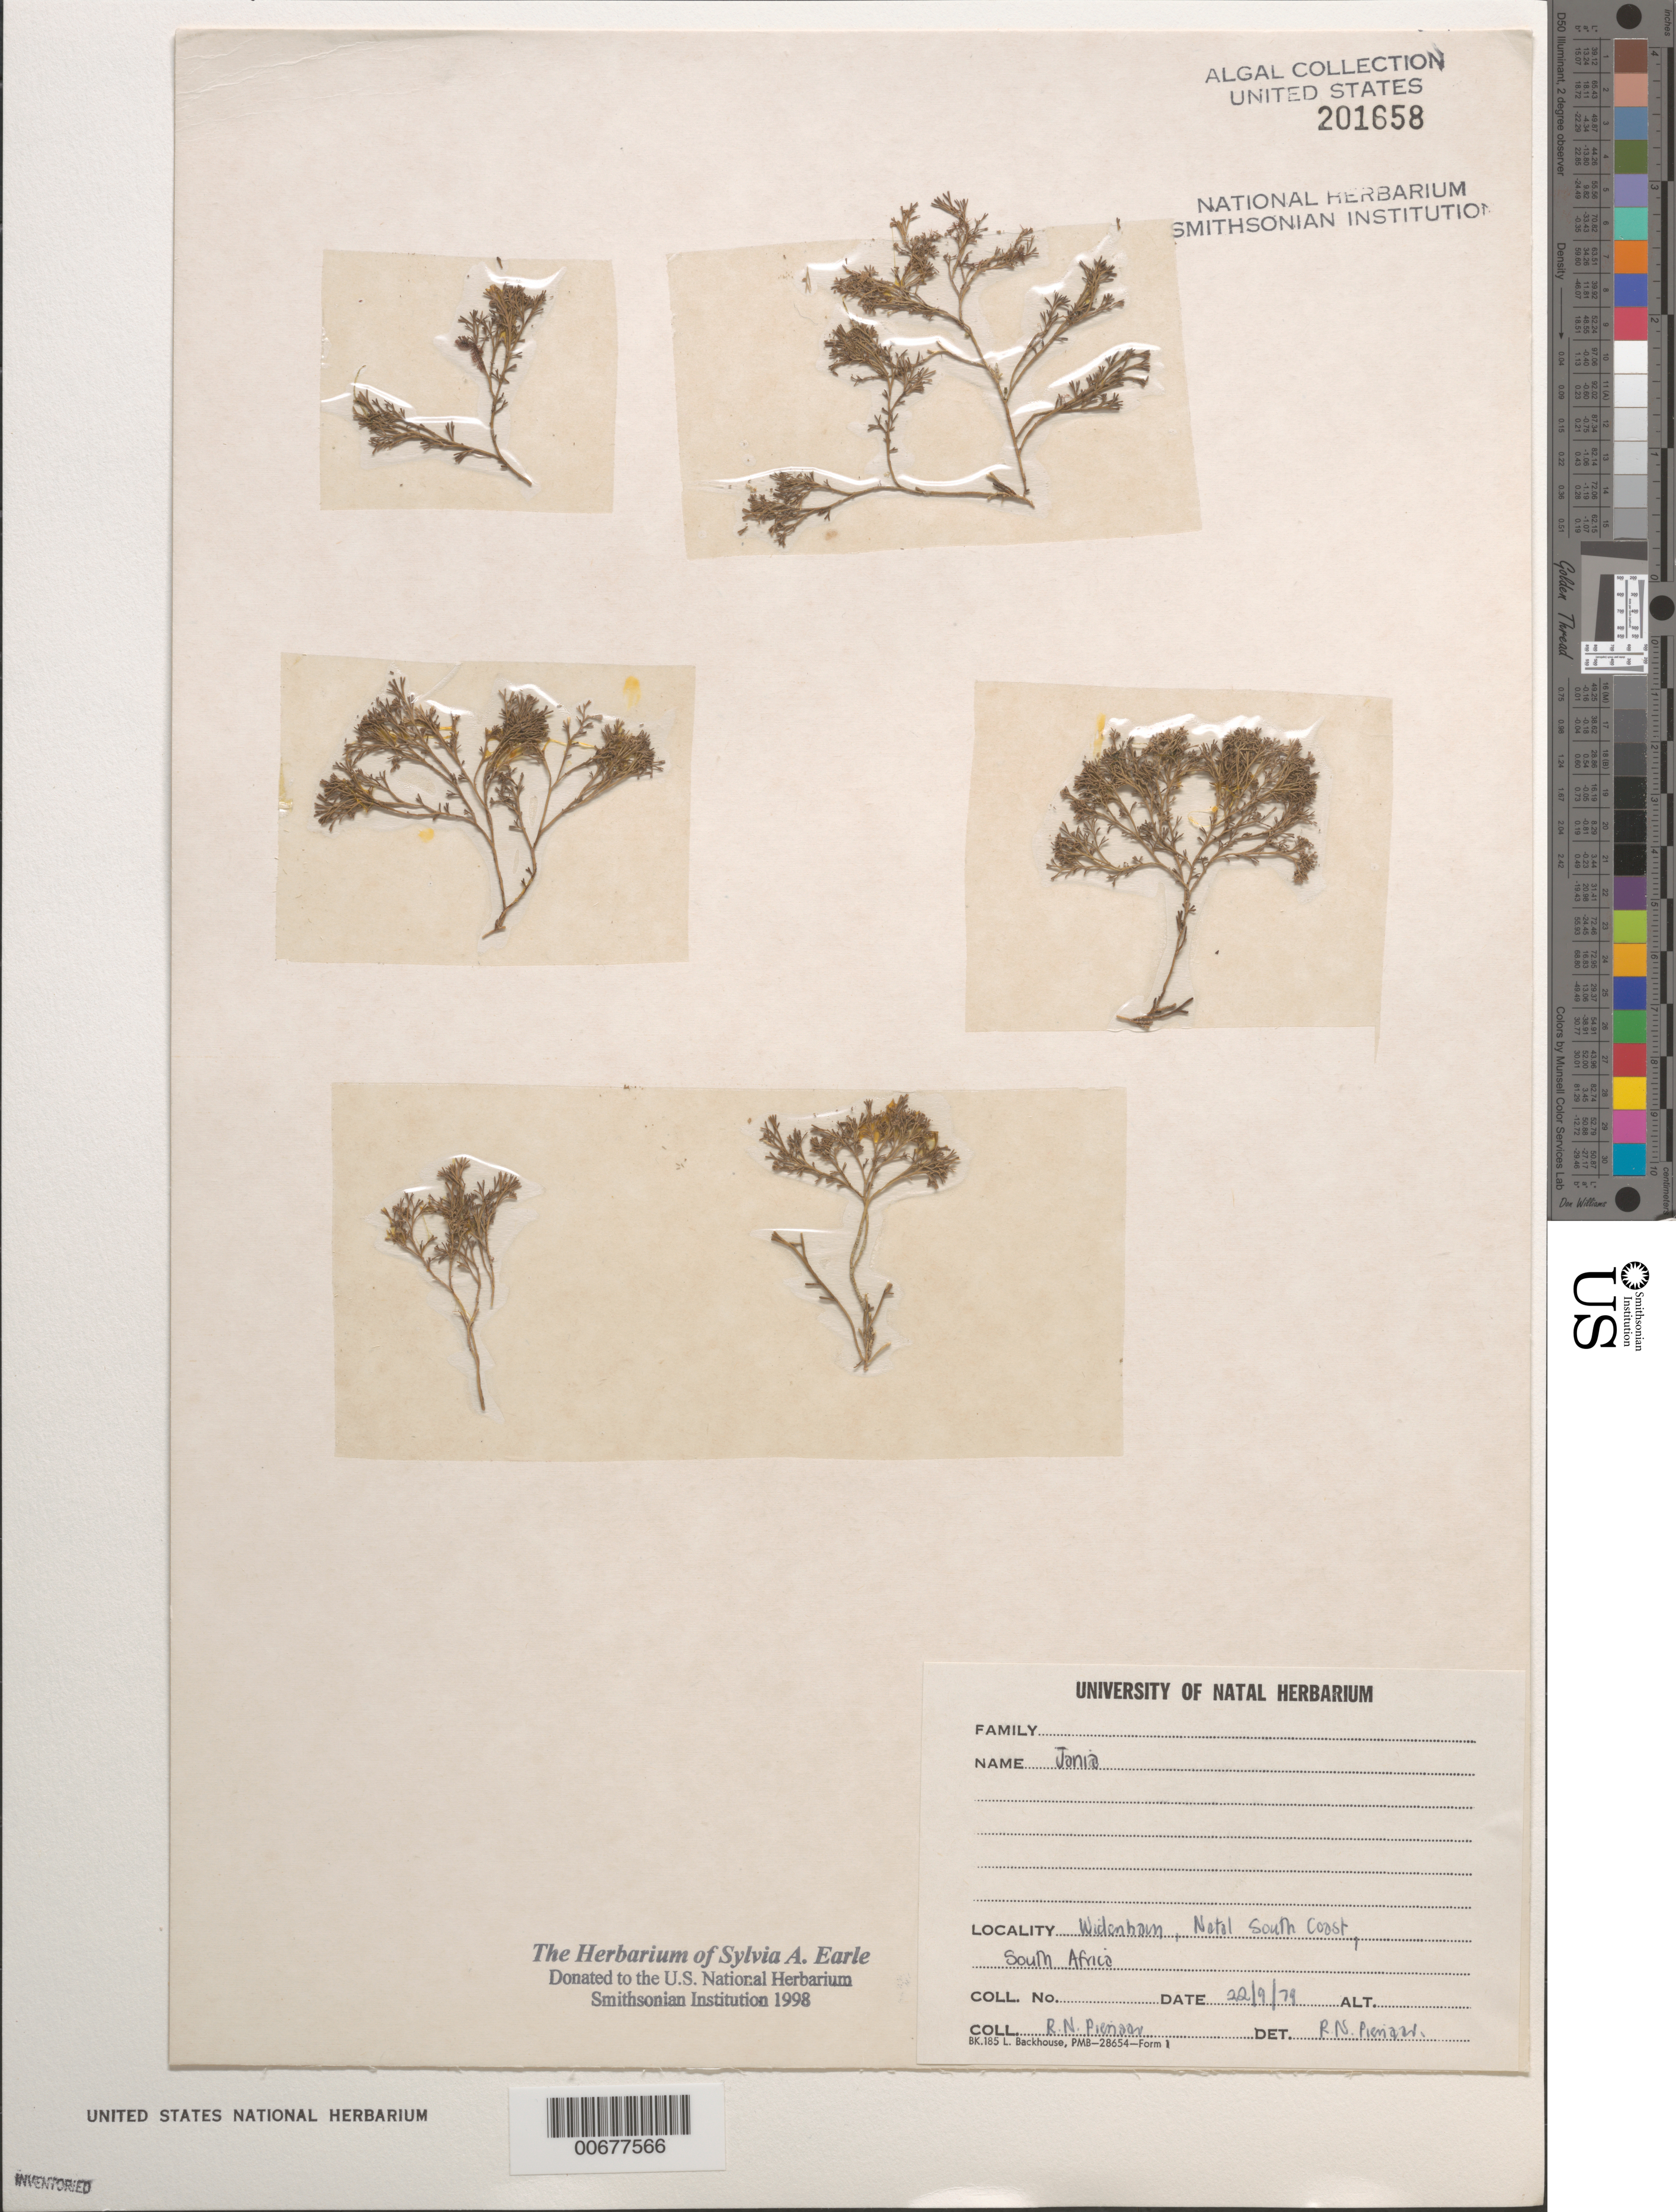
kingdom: Plantae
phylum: Rhodophyta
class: Florideophyceae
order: Corallinales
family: Corallinaceae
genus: Jania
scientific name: Jania sp.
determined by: Pienaar, R. N.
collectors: R. Pienaar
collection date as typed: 22 Sep 1979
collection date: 1979-09-22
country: South Africa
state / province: KwaZulu-Natal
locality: Widenham, South Coast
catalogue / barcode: US 201658